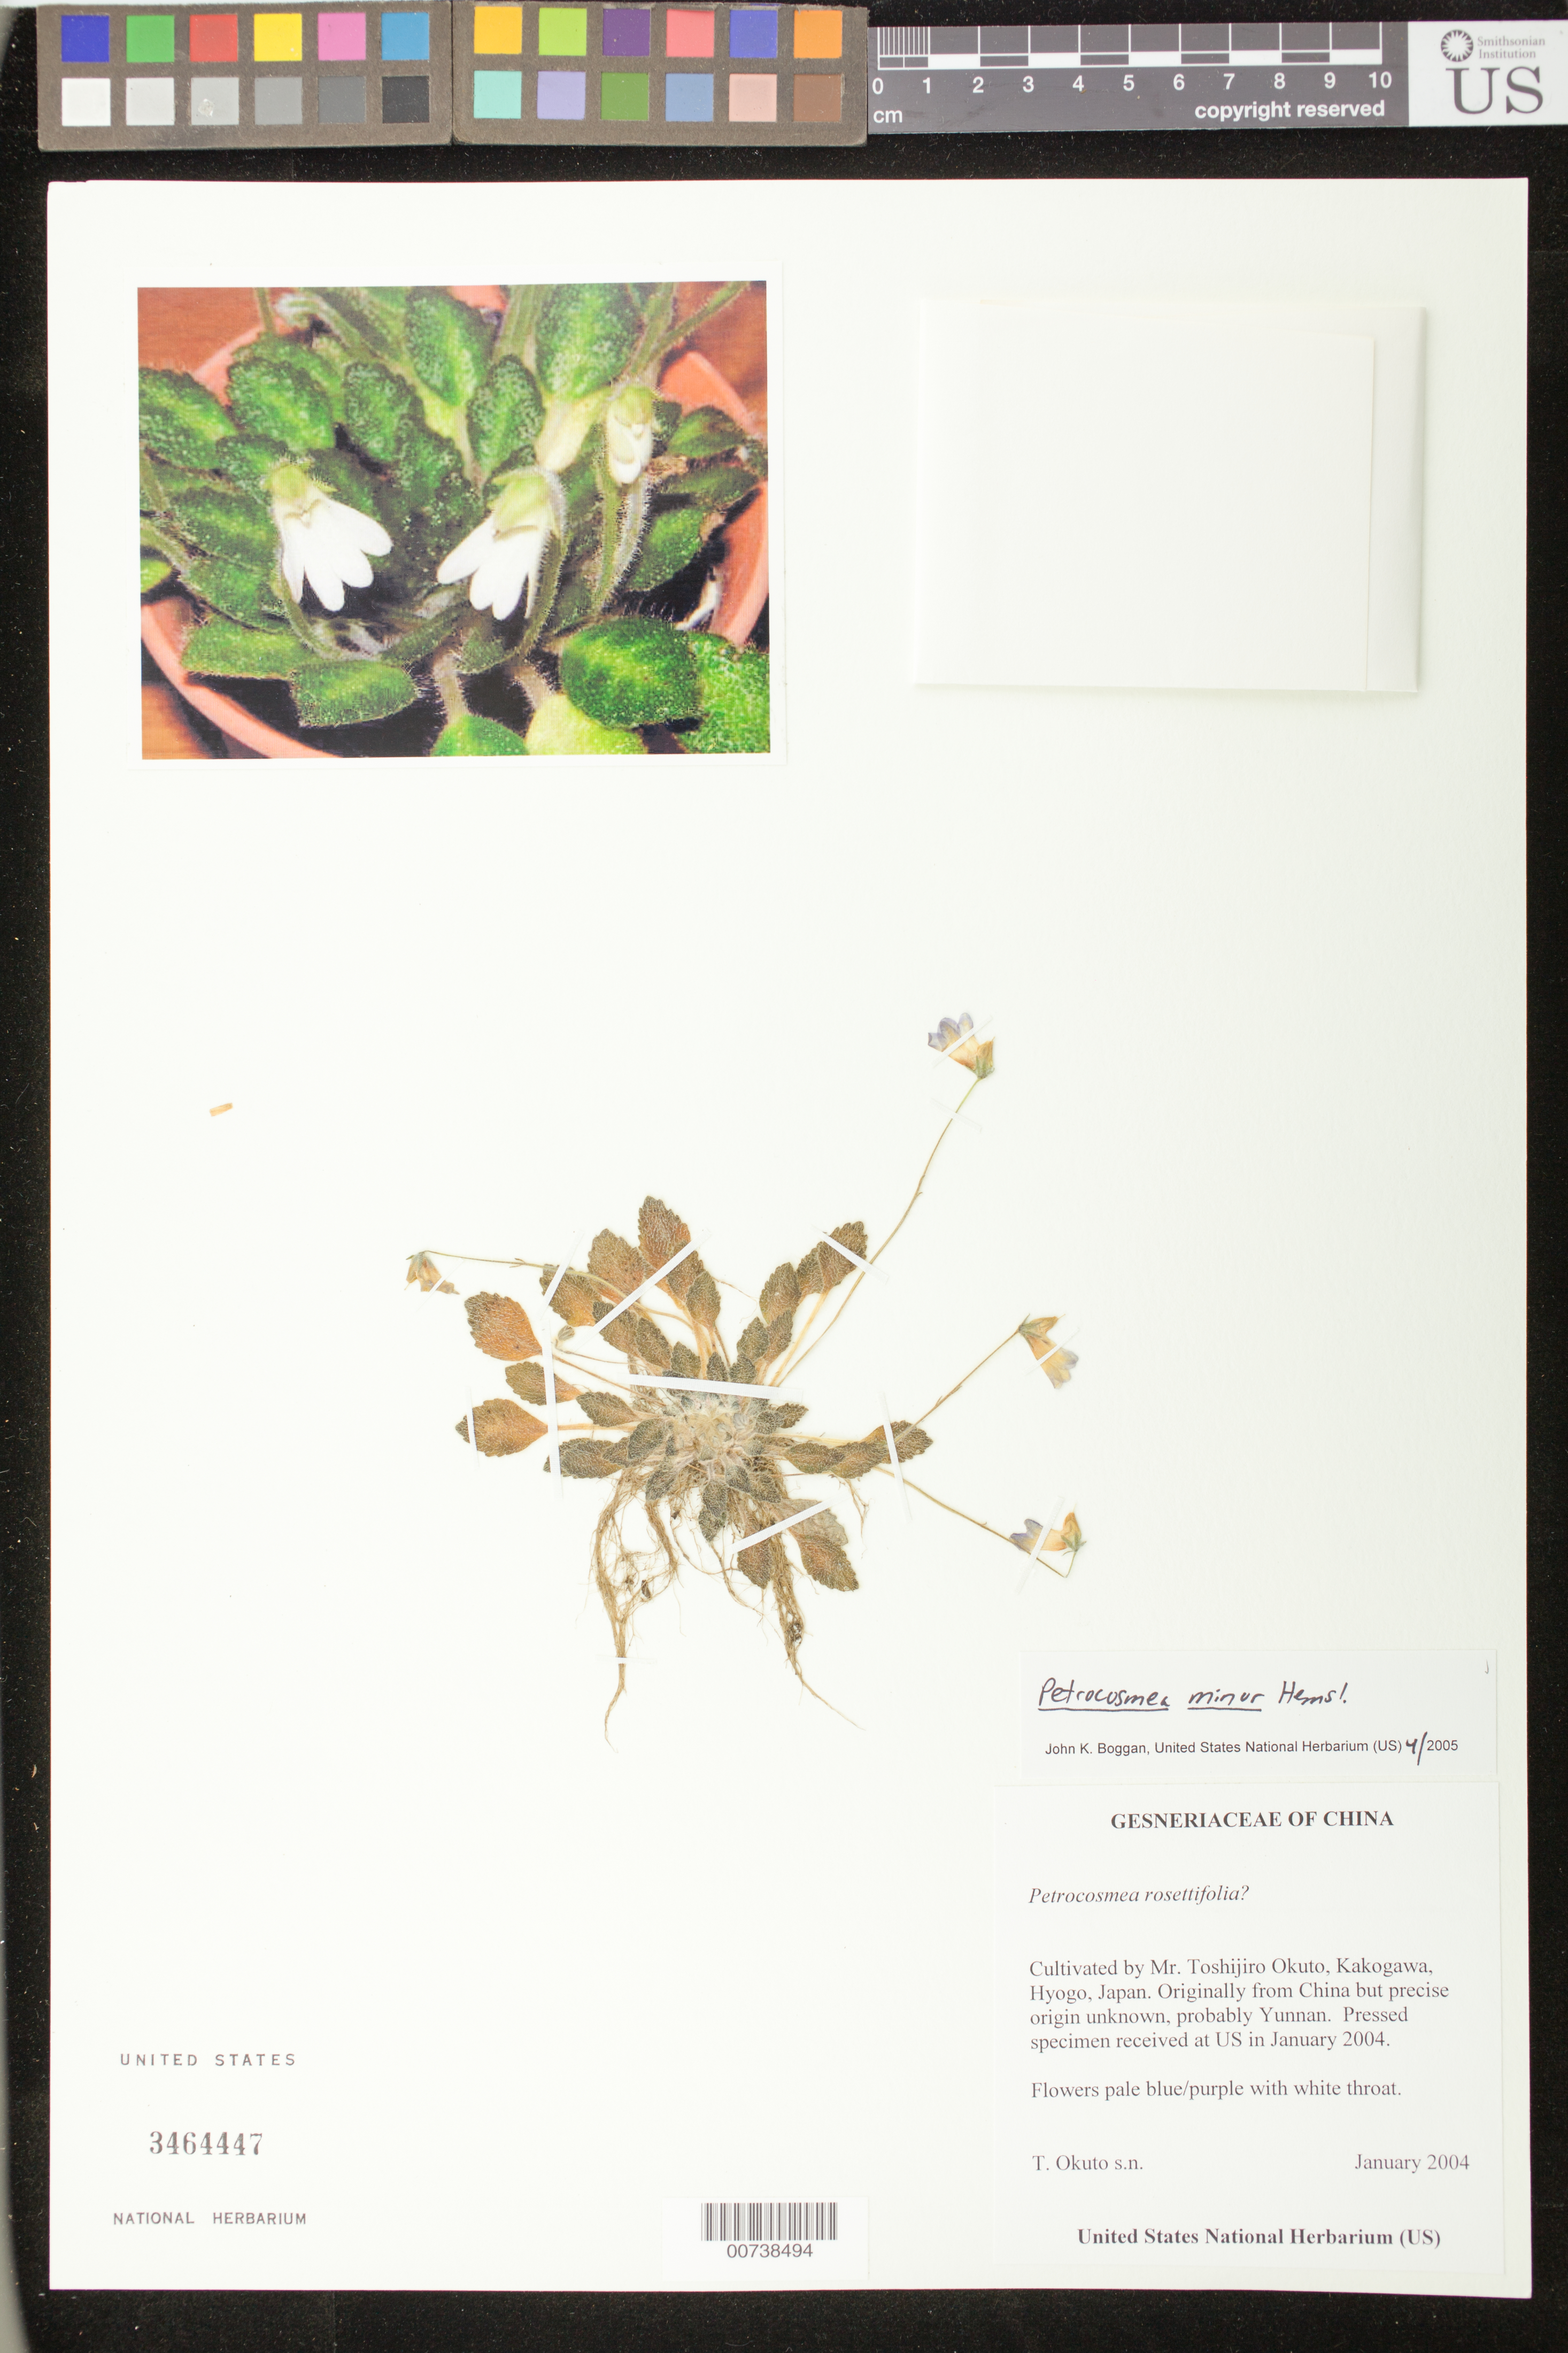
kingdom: Plantae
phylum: Tracheophyta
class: Magnoliopsida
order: Lamiales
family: Gesneriaceae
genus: Petrocosmea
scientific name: Petrocosmea minor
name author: Hemsl.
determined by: Boggan, J. K., (US), NMNH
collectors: T. Okuto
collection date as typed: Jan 2004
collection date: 2004-01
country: China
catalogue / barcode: US 3464447